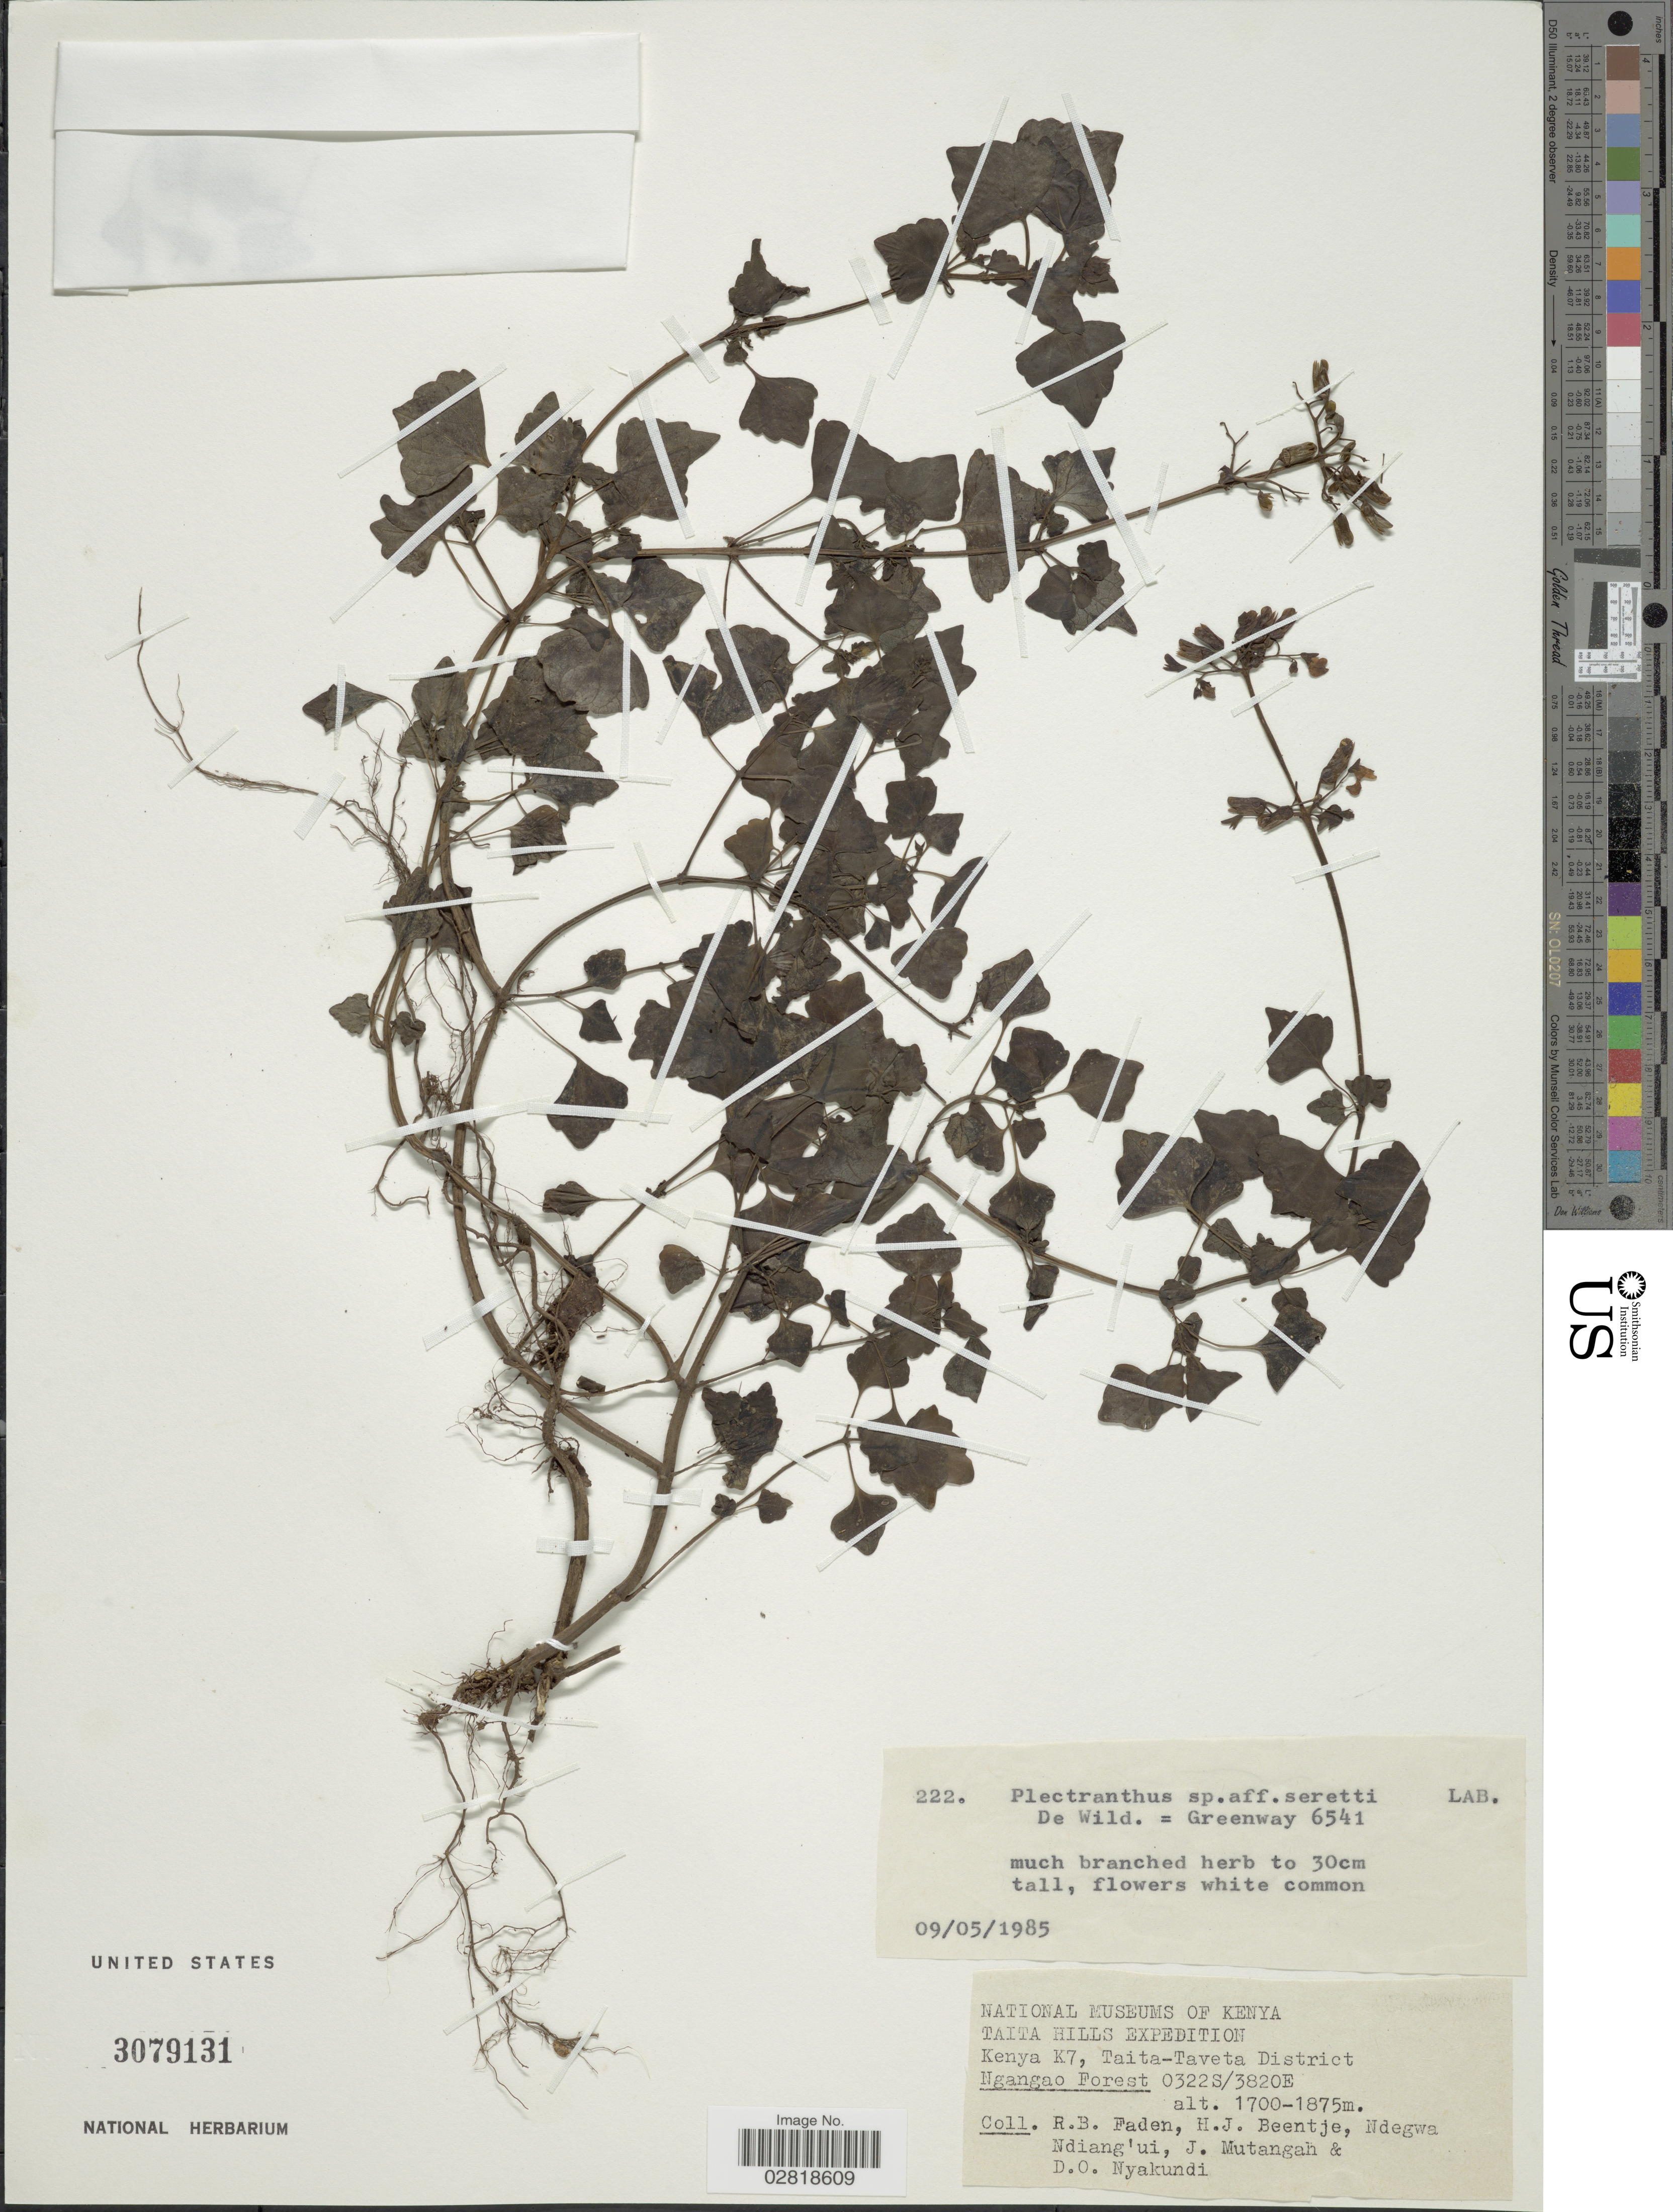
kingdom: Plantae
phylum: Tracheophyta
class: Magnoliopsida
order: Lamiales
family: Lamiaceae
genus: Plectranthus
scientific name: Plectranthus seretii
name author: (De Wild.) Vollesen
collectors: R. B. Faden, H. J. Beentje, Ndegwa Ndiang'ui, J. Mutangah & D. Nyakundi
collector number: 222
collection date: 1985-05-09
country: Kenya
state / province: Taita Taveta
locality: Taita Hills. K7, Taita-Taveta District. Ngangao Forest.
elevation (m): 1700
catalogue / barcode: US 3079131